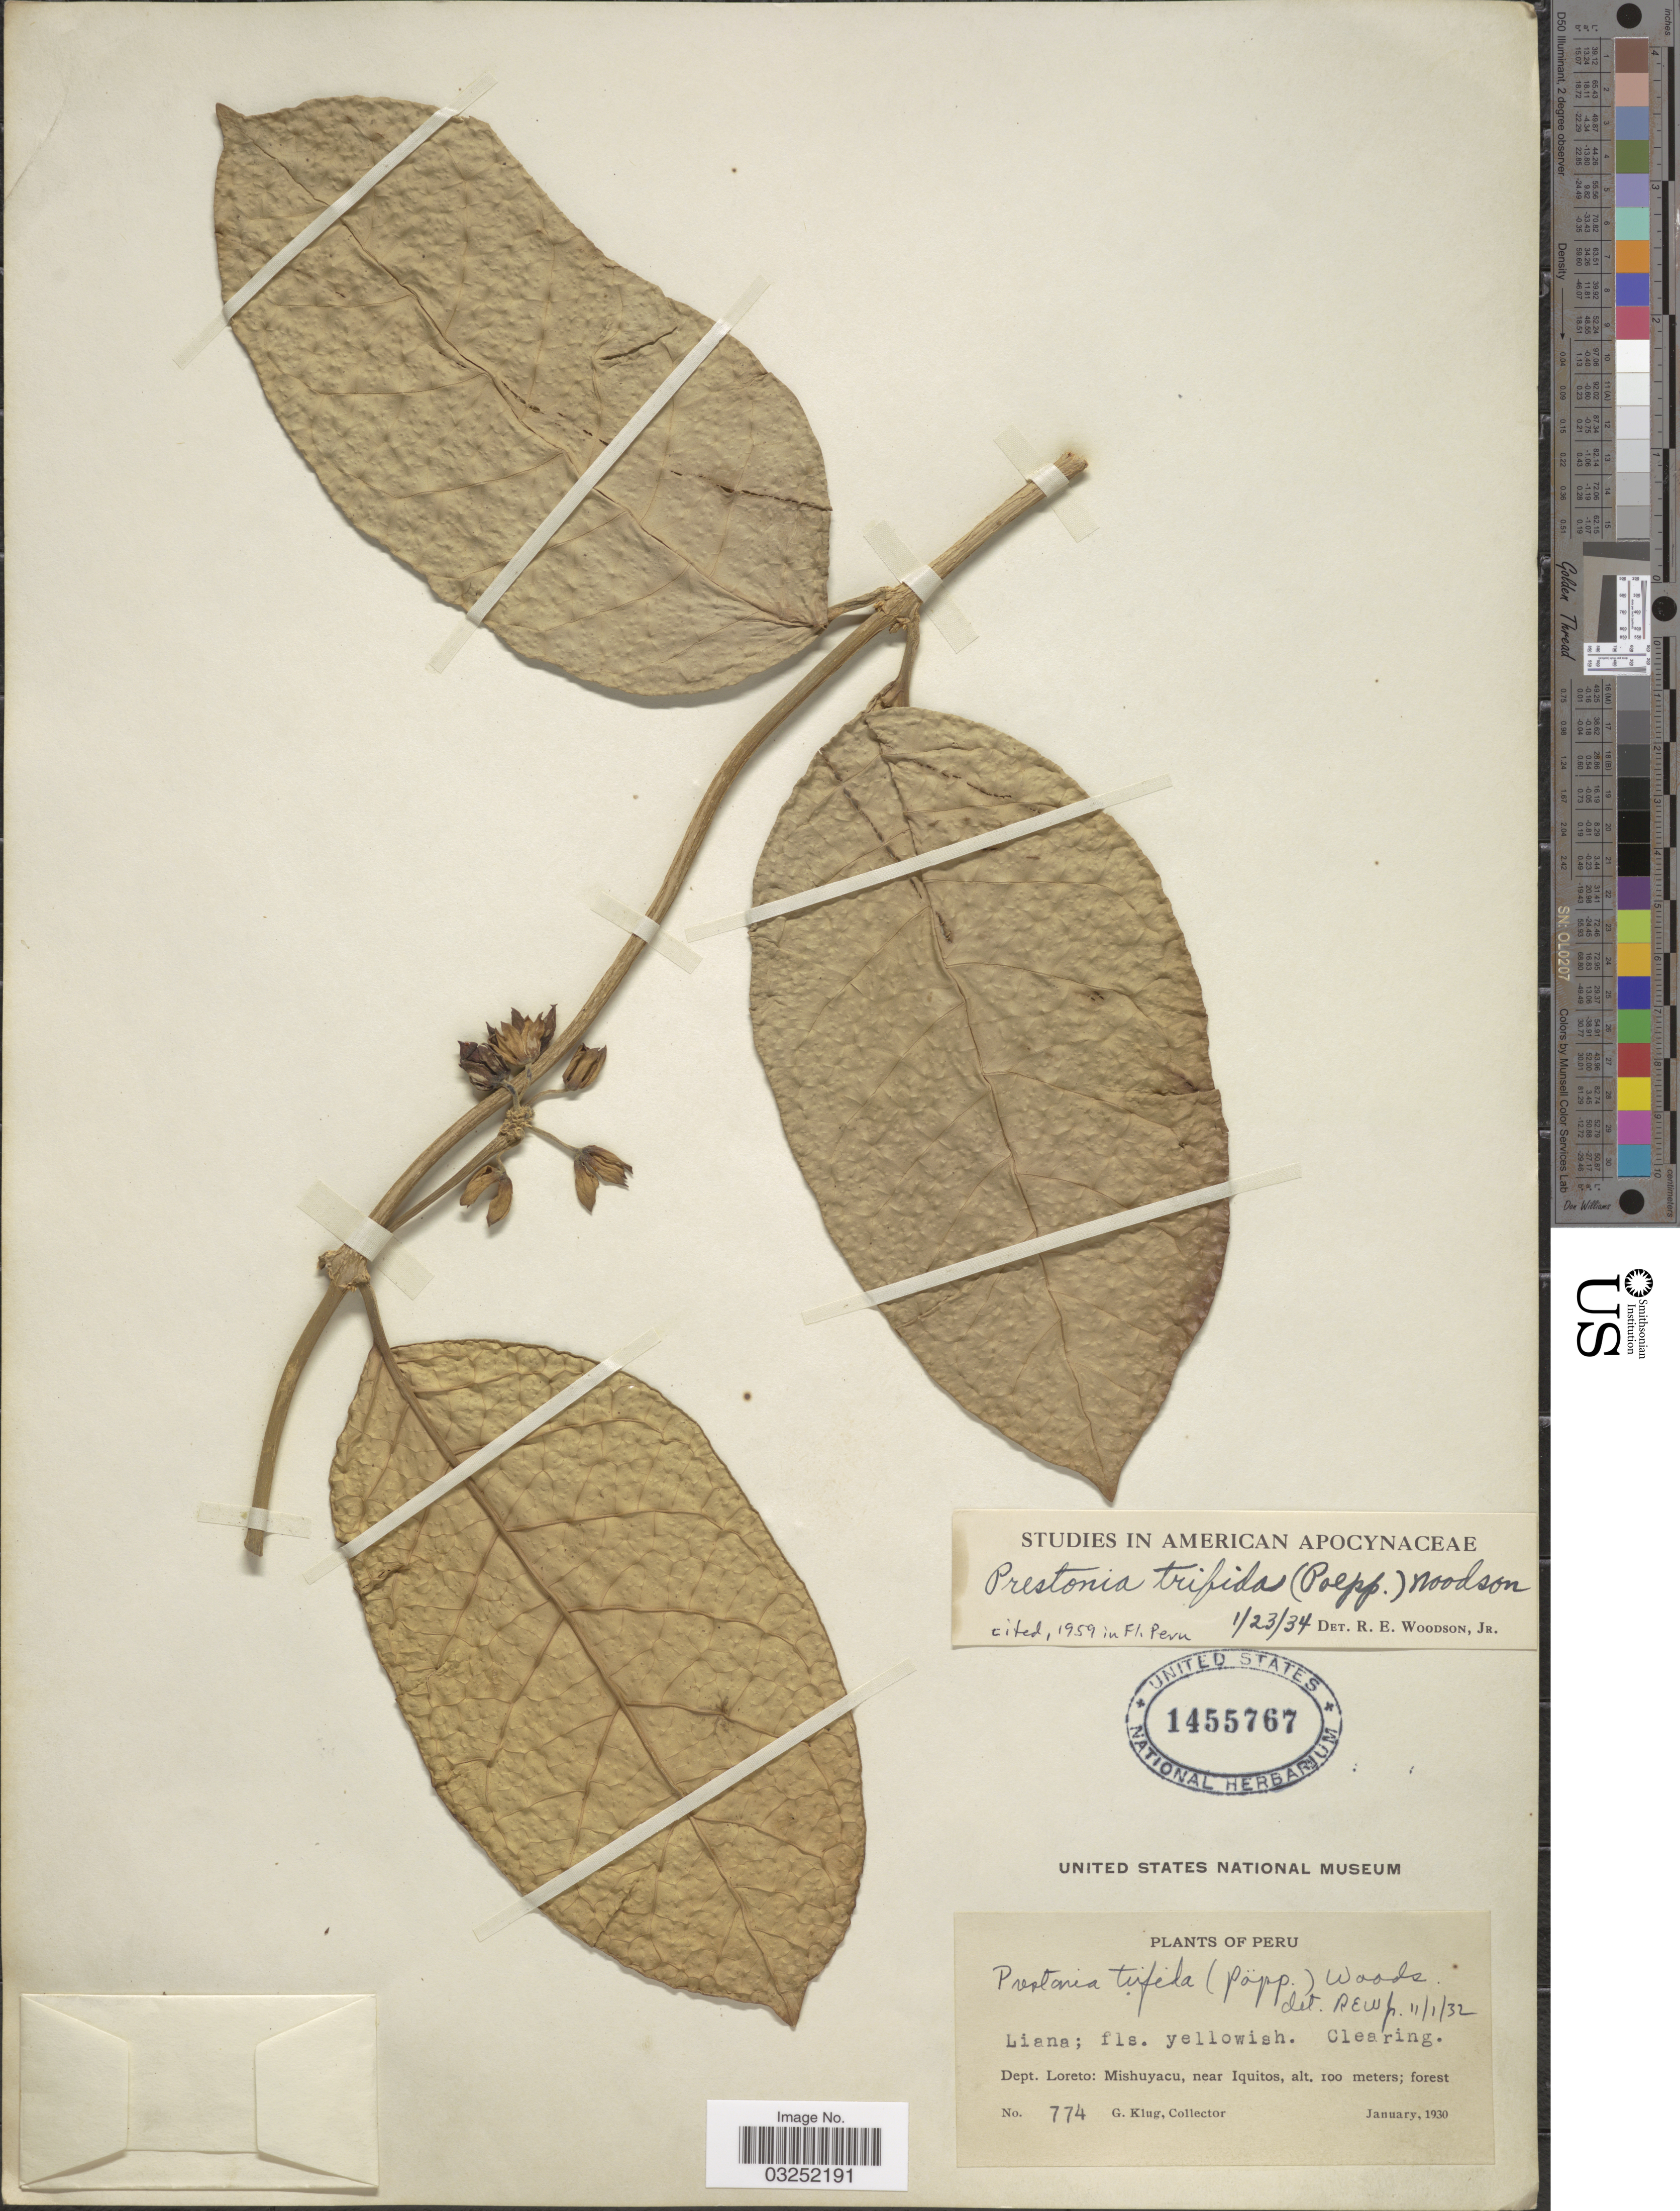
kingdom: Plantae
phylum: Tracheophyta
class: Magnoliopsida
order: Gentianales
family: Apocynaceae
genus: Prestonia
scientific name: Prestonia trifida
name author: (Poepp.) Woodson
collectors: G. Klug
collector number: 774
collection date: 1930-01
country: Peru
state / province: Loreto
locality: Dept. Loreto: Mishuyacu, near Iquitos.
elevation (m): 100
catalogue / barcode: US 1455767